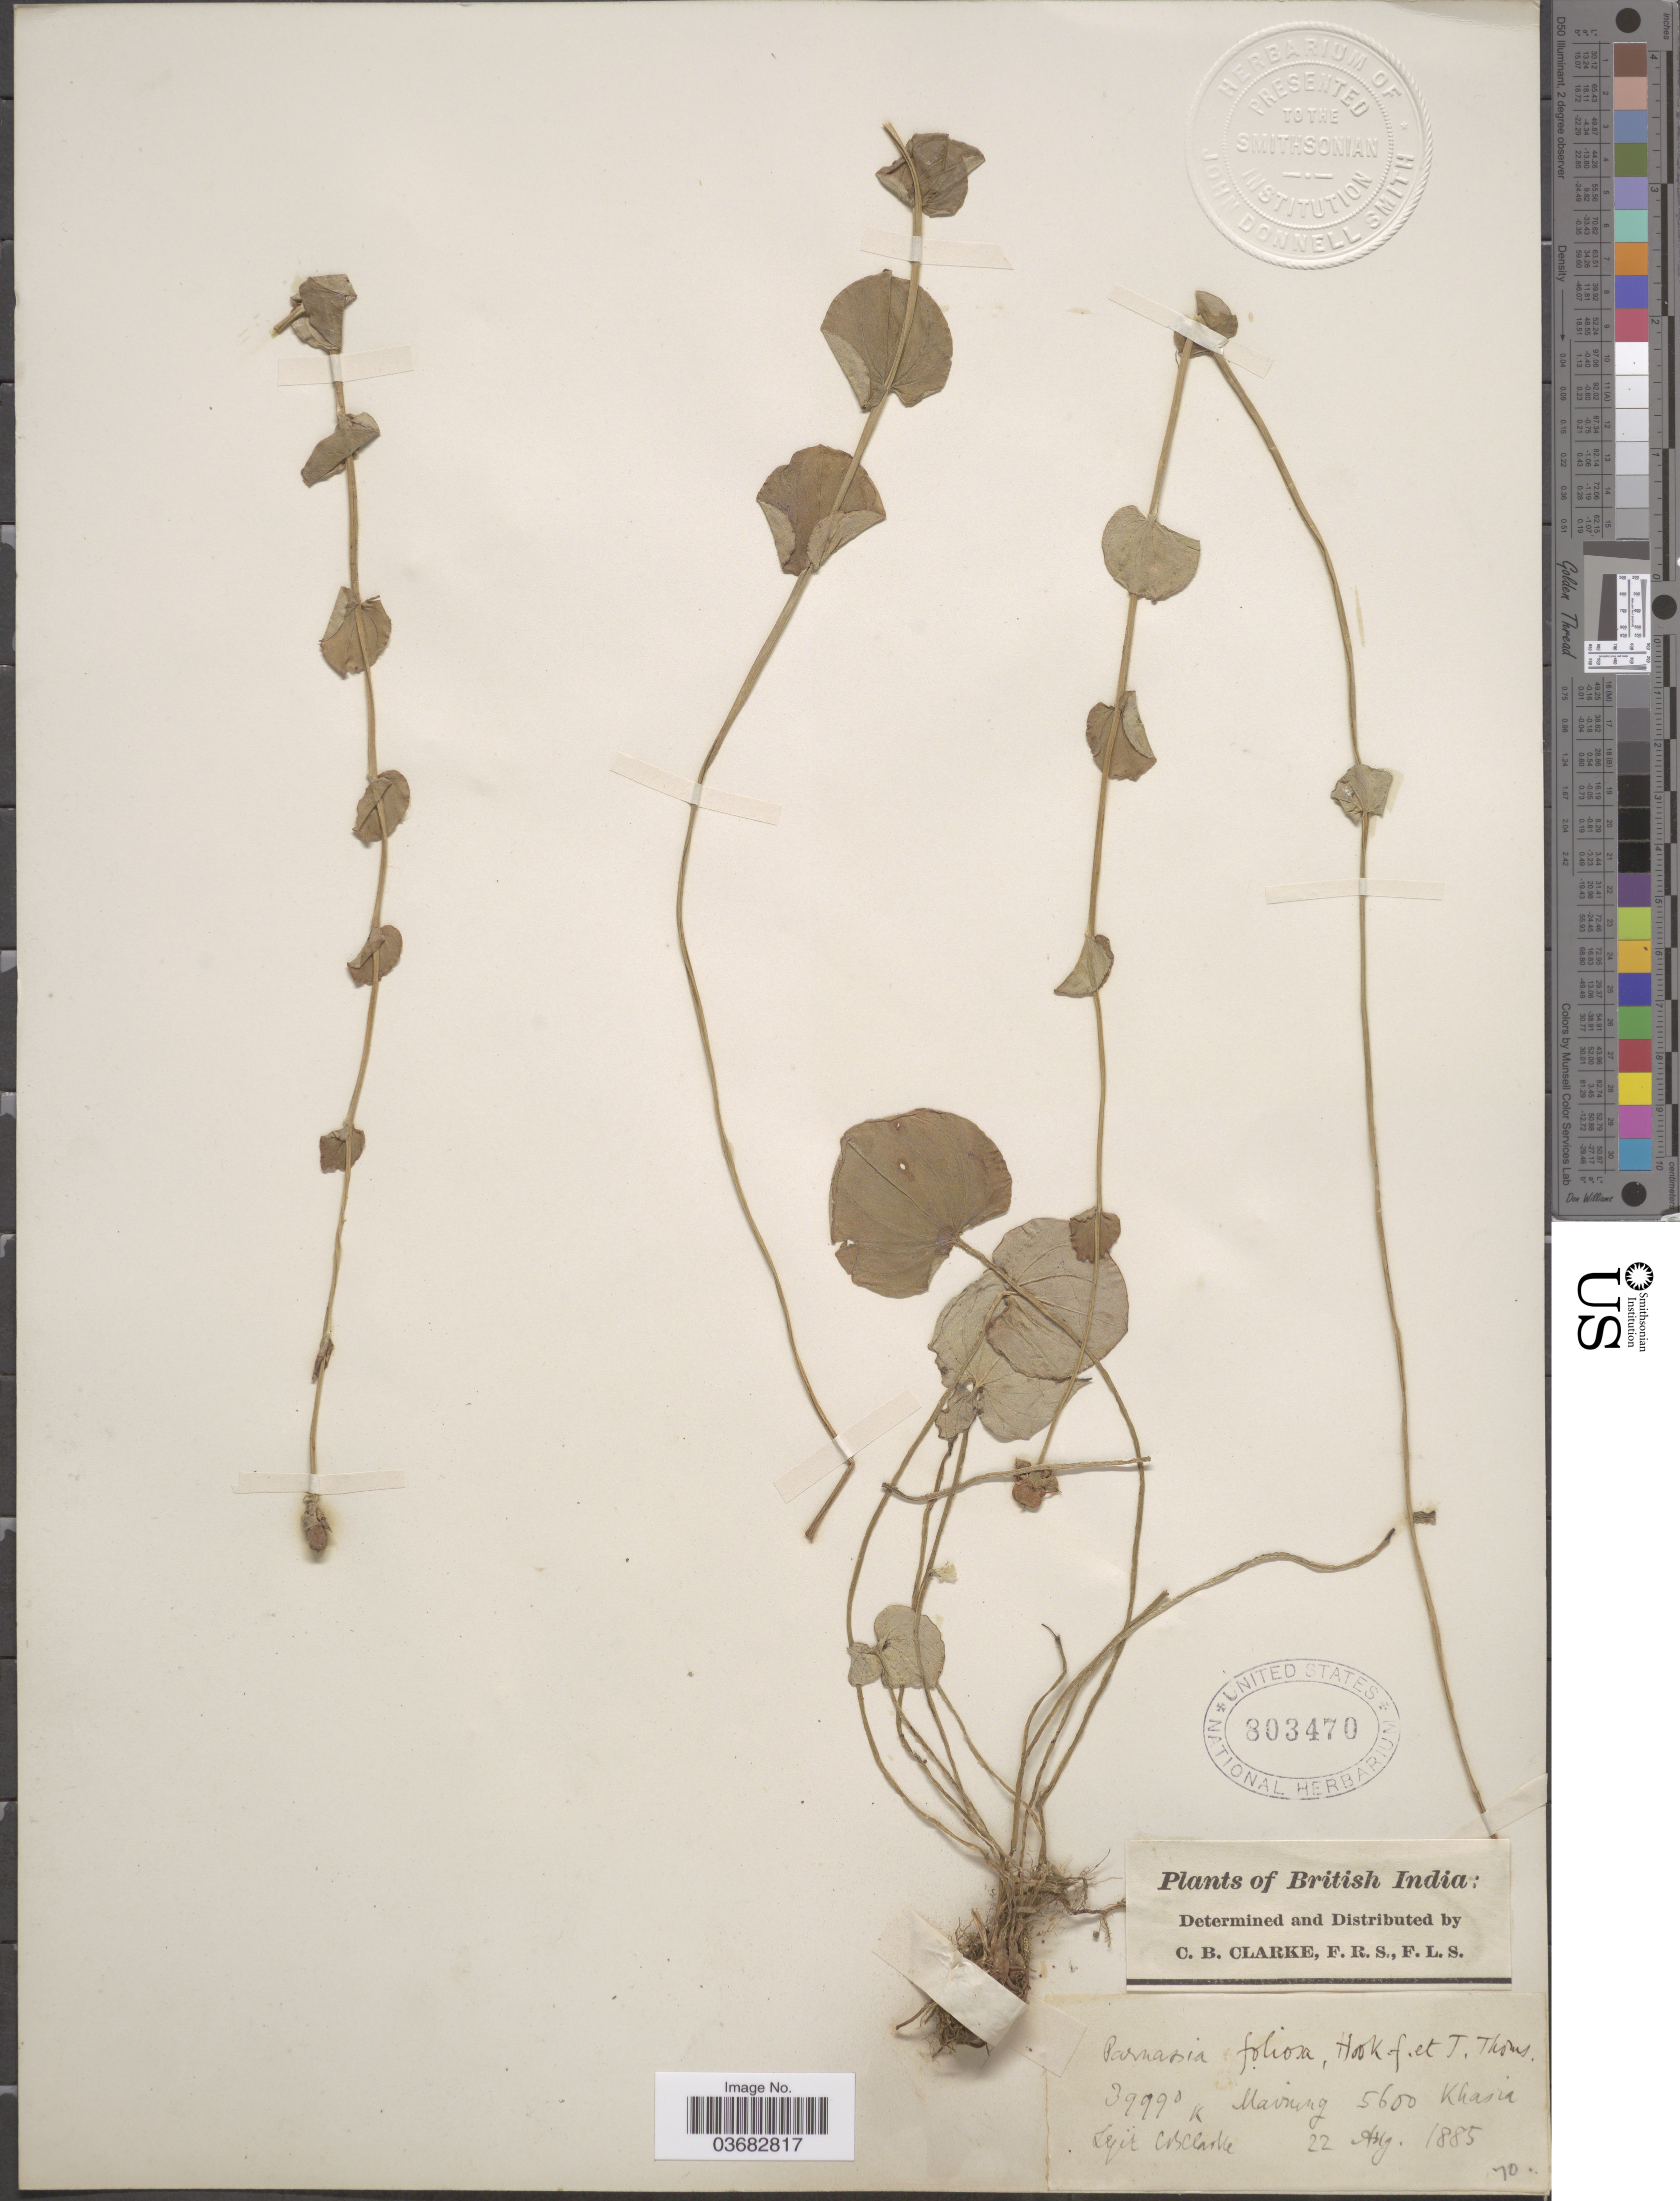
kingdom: Plantae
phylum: Tracheophyta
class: Magnoliopsida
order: Celastrales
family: Parnassiaceae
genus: Parnassia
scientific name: Parnassia foliosa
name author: Hook. f. & Thomson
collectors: C. B. Clarke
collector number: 39990K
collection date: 1885-08-22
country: India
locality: British India. Mavning [interpreted] Khasia.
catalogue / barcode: US 303470